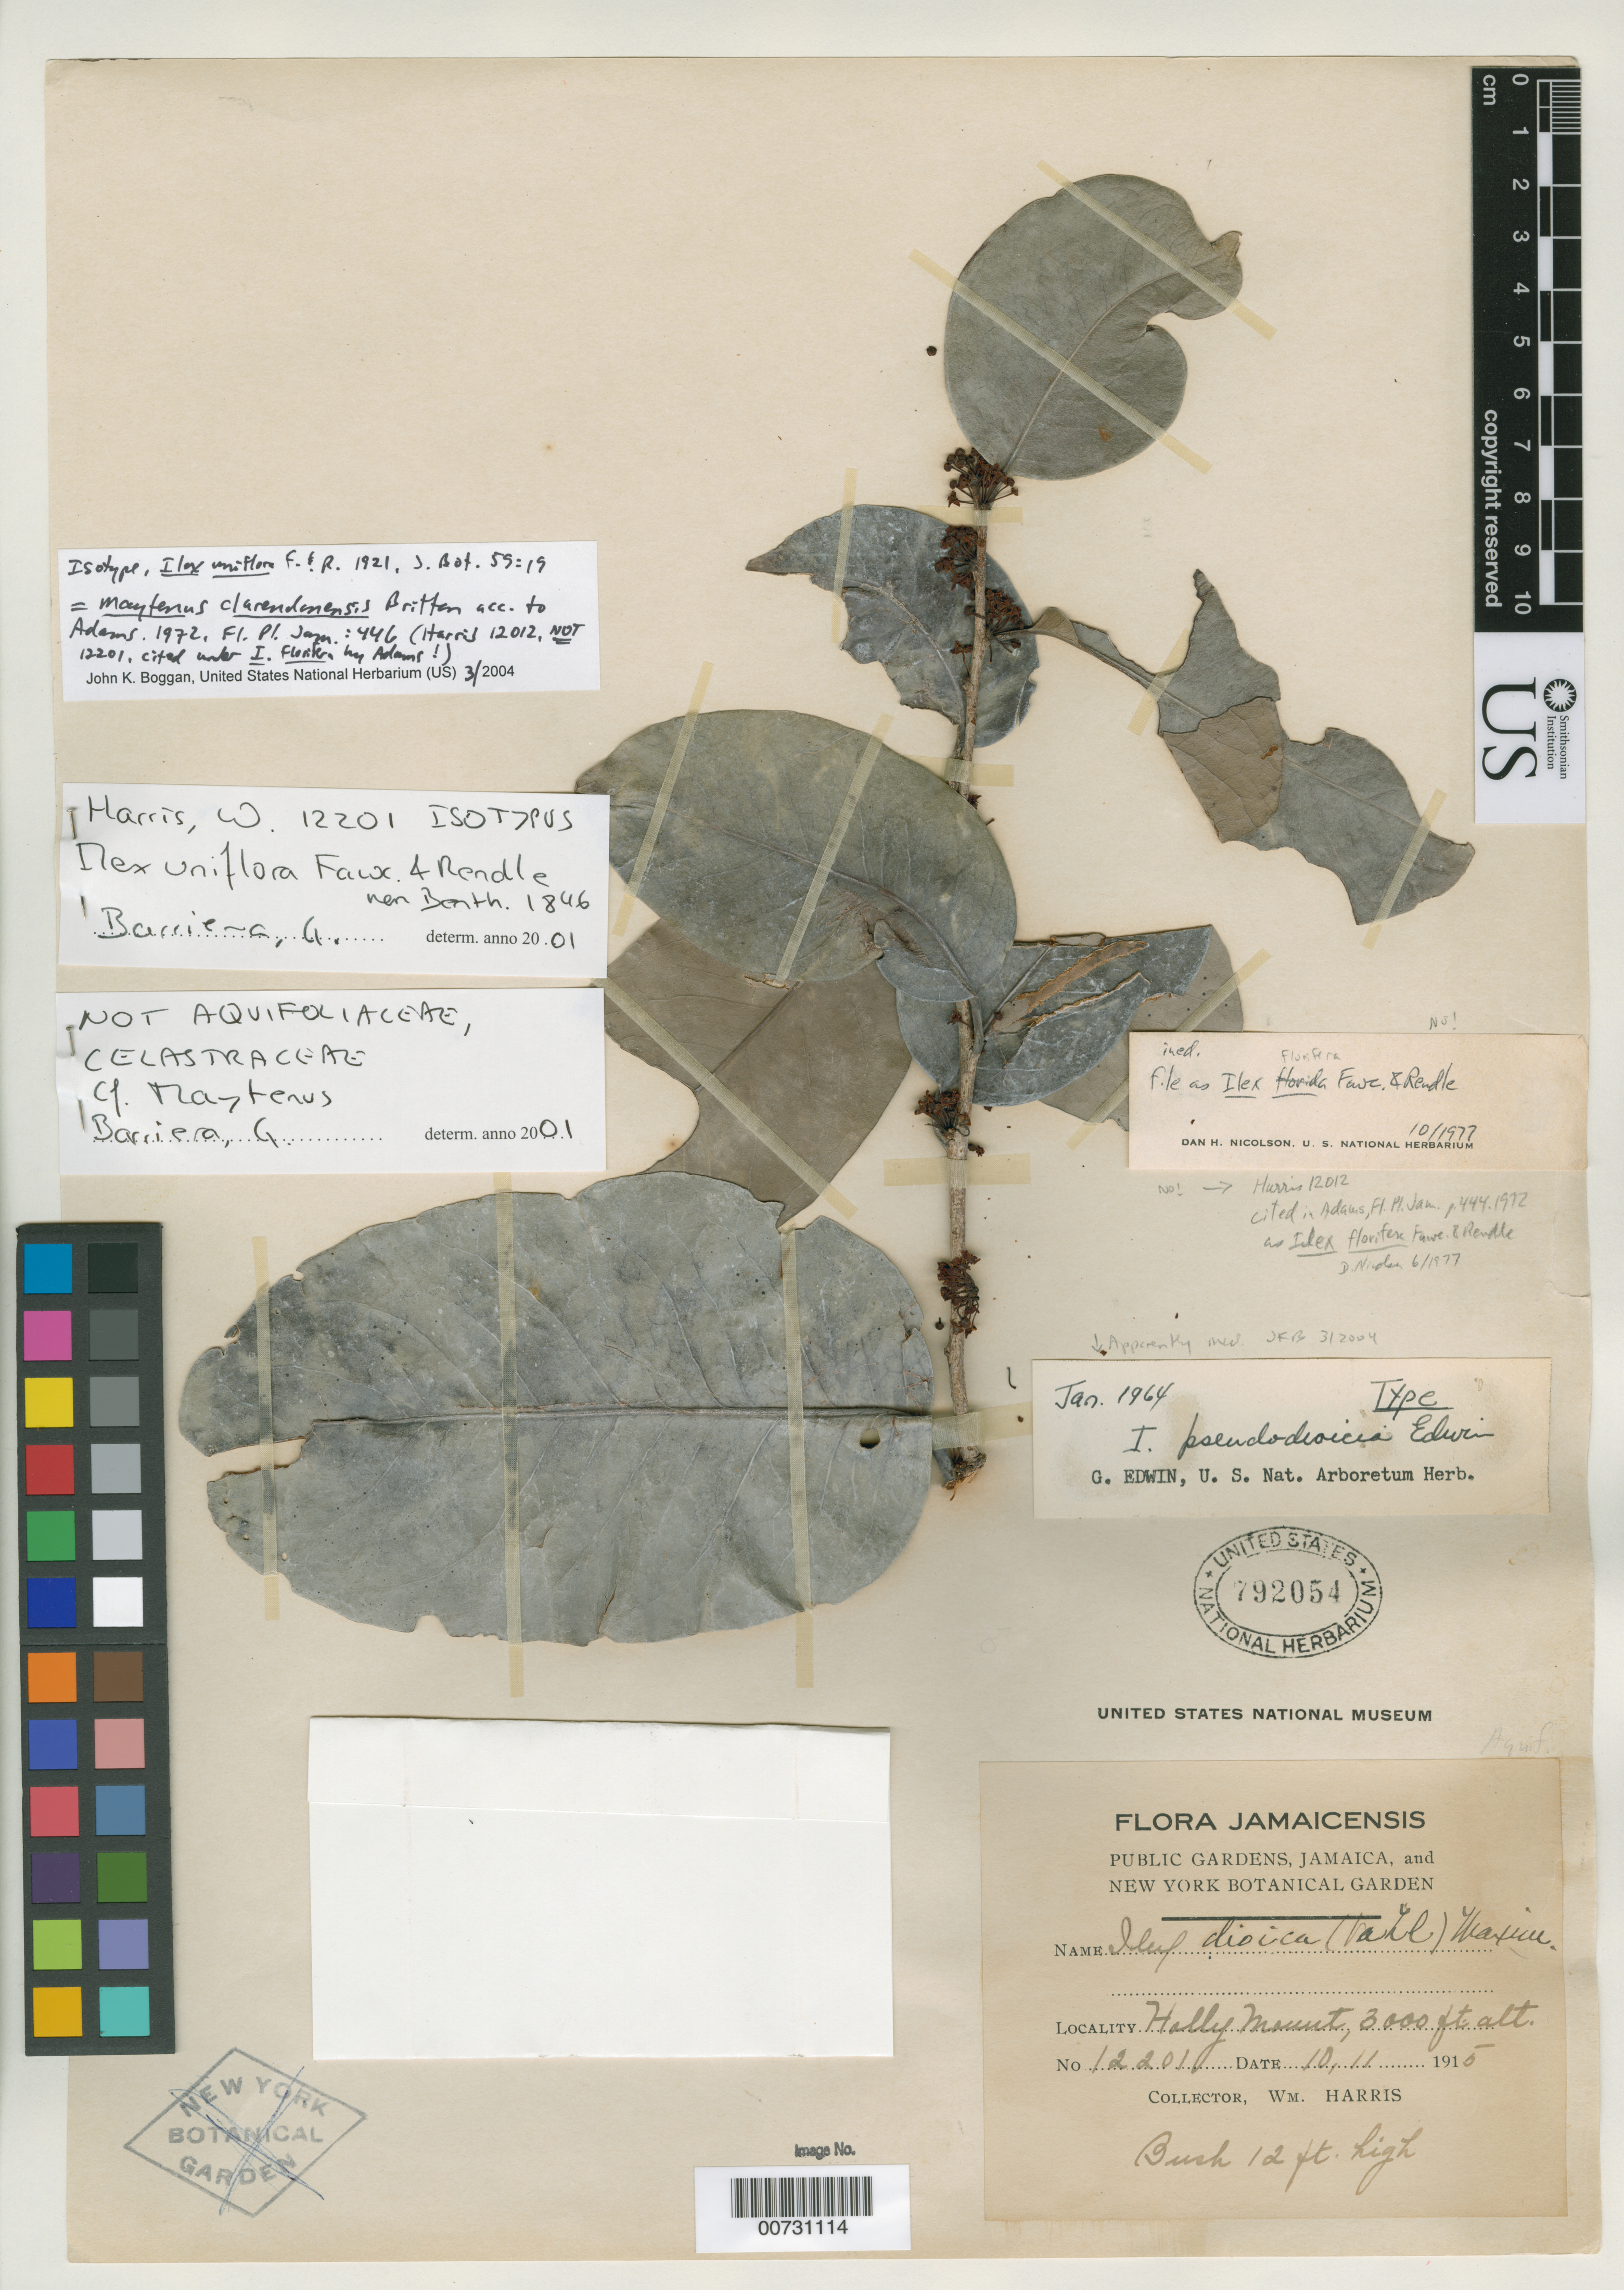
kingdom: Plantae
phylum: Tracheophyta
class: Magnoliopsida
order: Aquifoliales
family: Aquifoliaceae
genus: Ilex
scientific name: Ilex uniflora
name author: Fawc. & Rendle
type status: Isotype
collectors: W. Harris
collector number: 12201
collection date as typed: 10 Nov 1915 or 11 Oct 1915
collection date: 1915-10-11 or 1915-11-10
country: Jamaica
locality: Holly Mount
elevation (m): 914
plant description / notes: Name cited as synonym of Maytenus clarendonensis Britton (Celastraceae) by Adams 1972, Fl. Pl. Jamaica: 446, although type not explicitly cited.; Annotated by G. Edwin (1964) as "type" of Ilex pseudodioica Edwin (ined.).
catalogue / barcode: US 792054